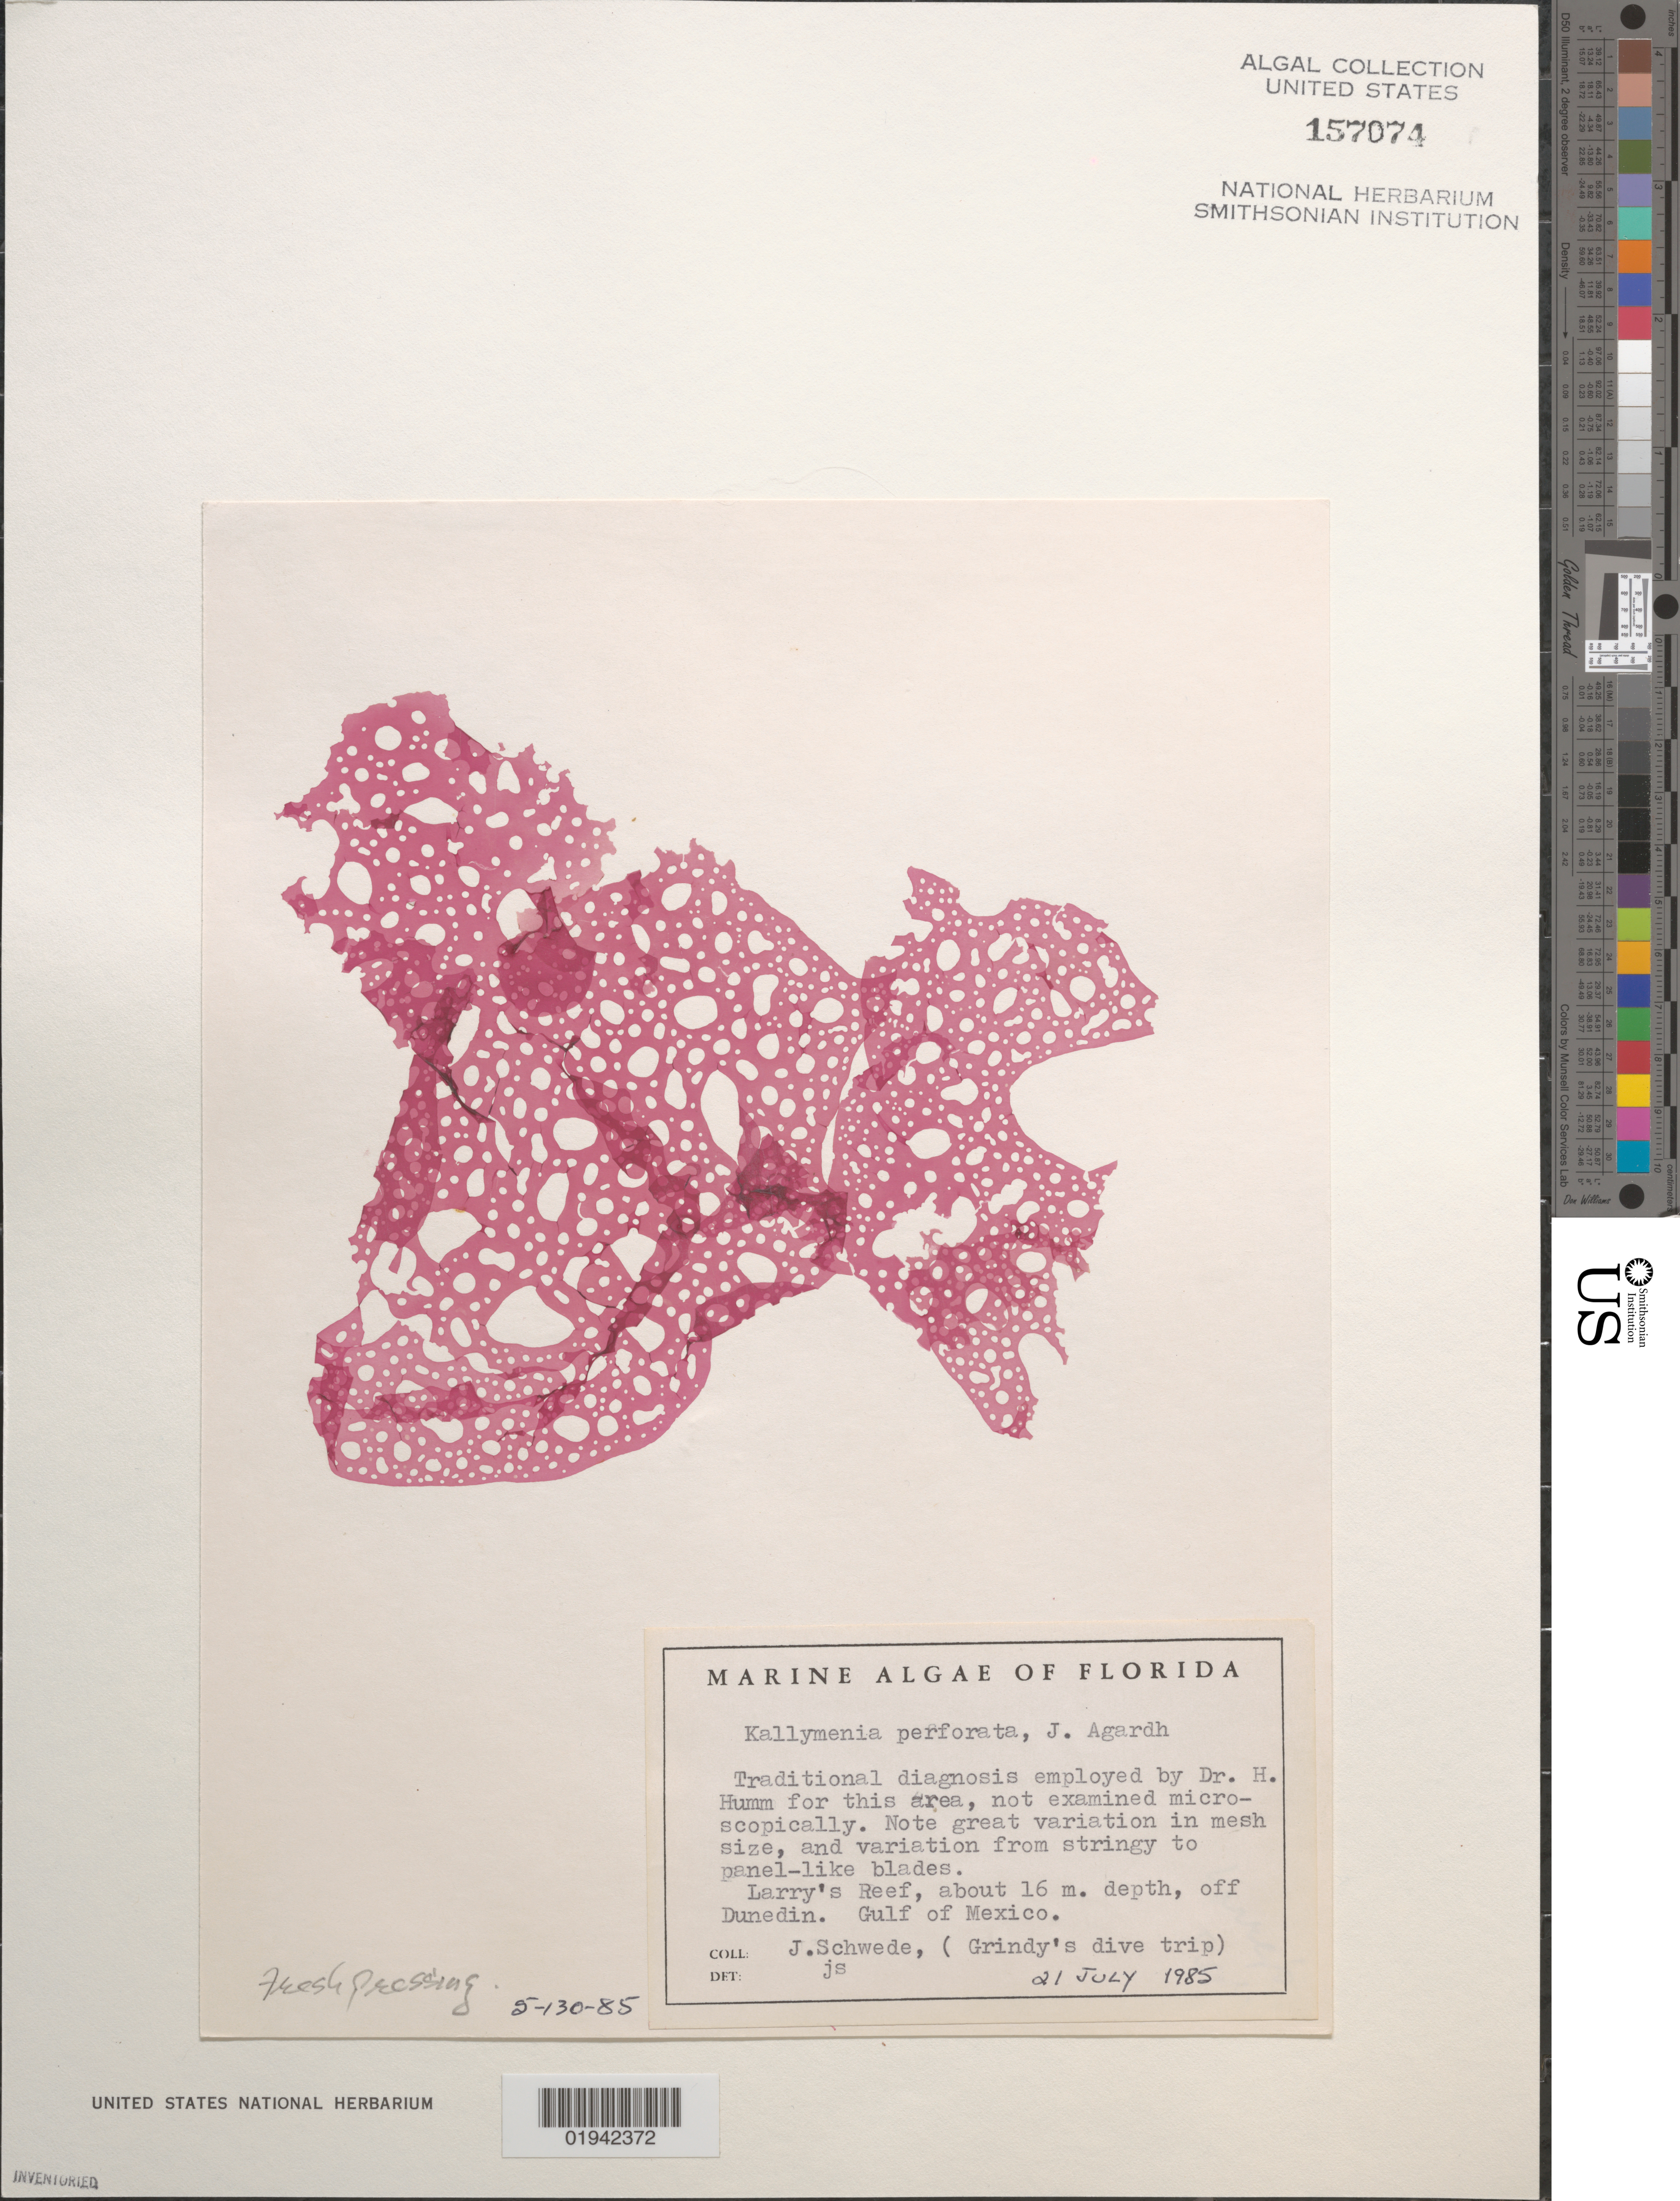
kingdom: Plantae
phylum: Rhodophyta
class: Florideophyceae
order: Gigartinales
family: Kallymeniaceae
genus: Kallymenia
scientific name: Kallymenia perforata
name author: J. Agardh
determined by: Schwede, J., (UNITED STATES)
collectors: J. Schwede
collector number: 5-130-85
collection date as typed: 21 Jul 1985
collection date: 1985-07-21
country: United States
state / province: Florida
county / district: Pinellas County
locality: Larry's Reef, ca. 15 miles off Dunedin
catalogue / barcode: US 157074